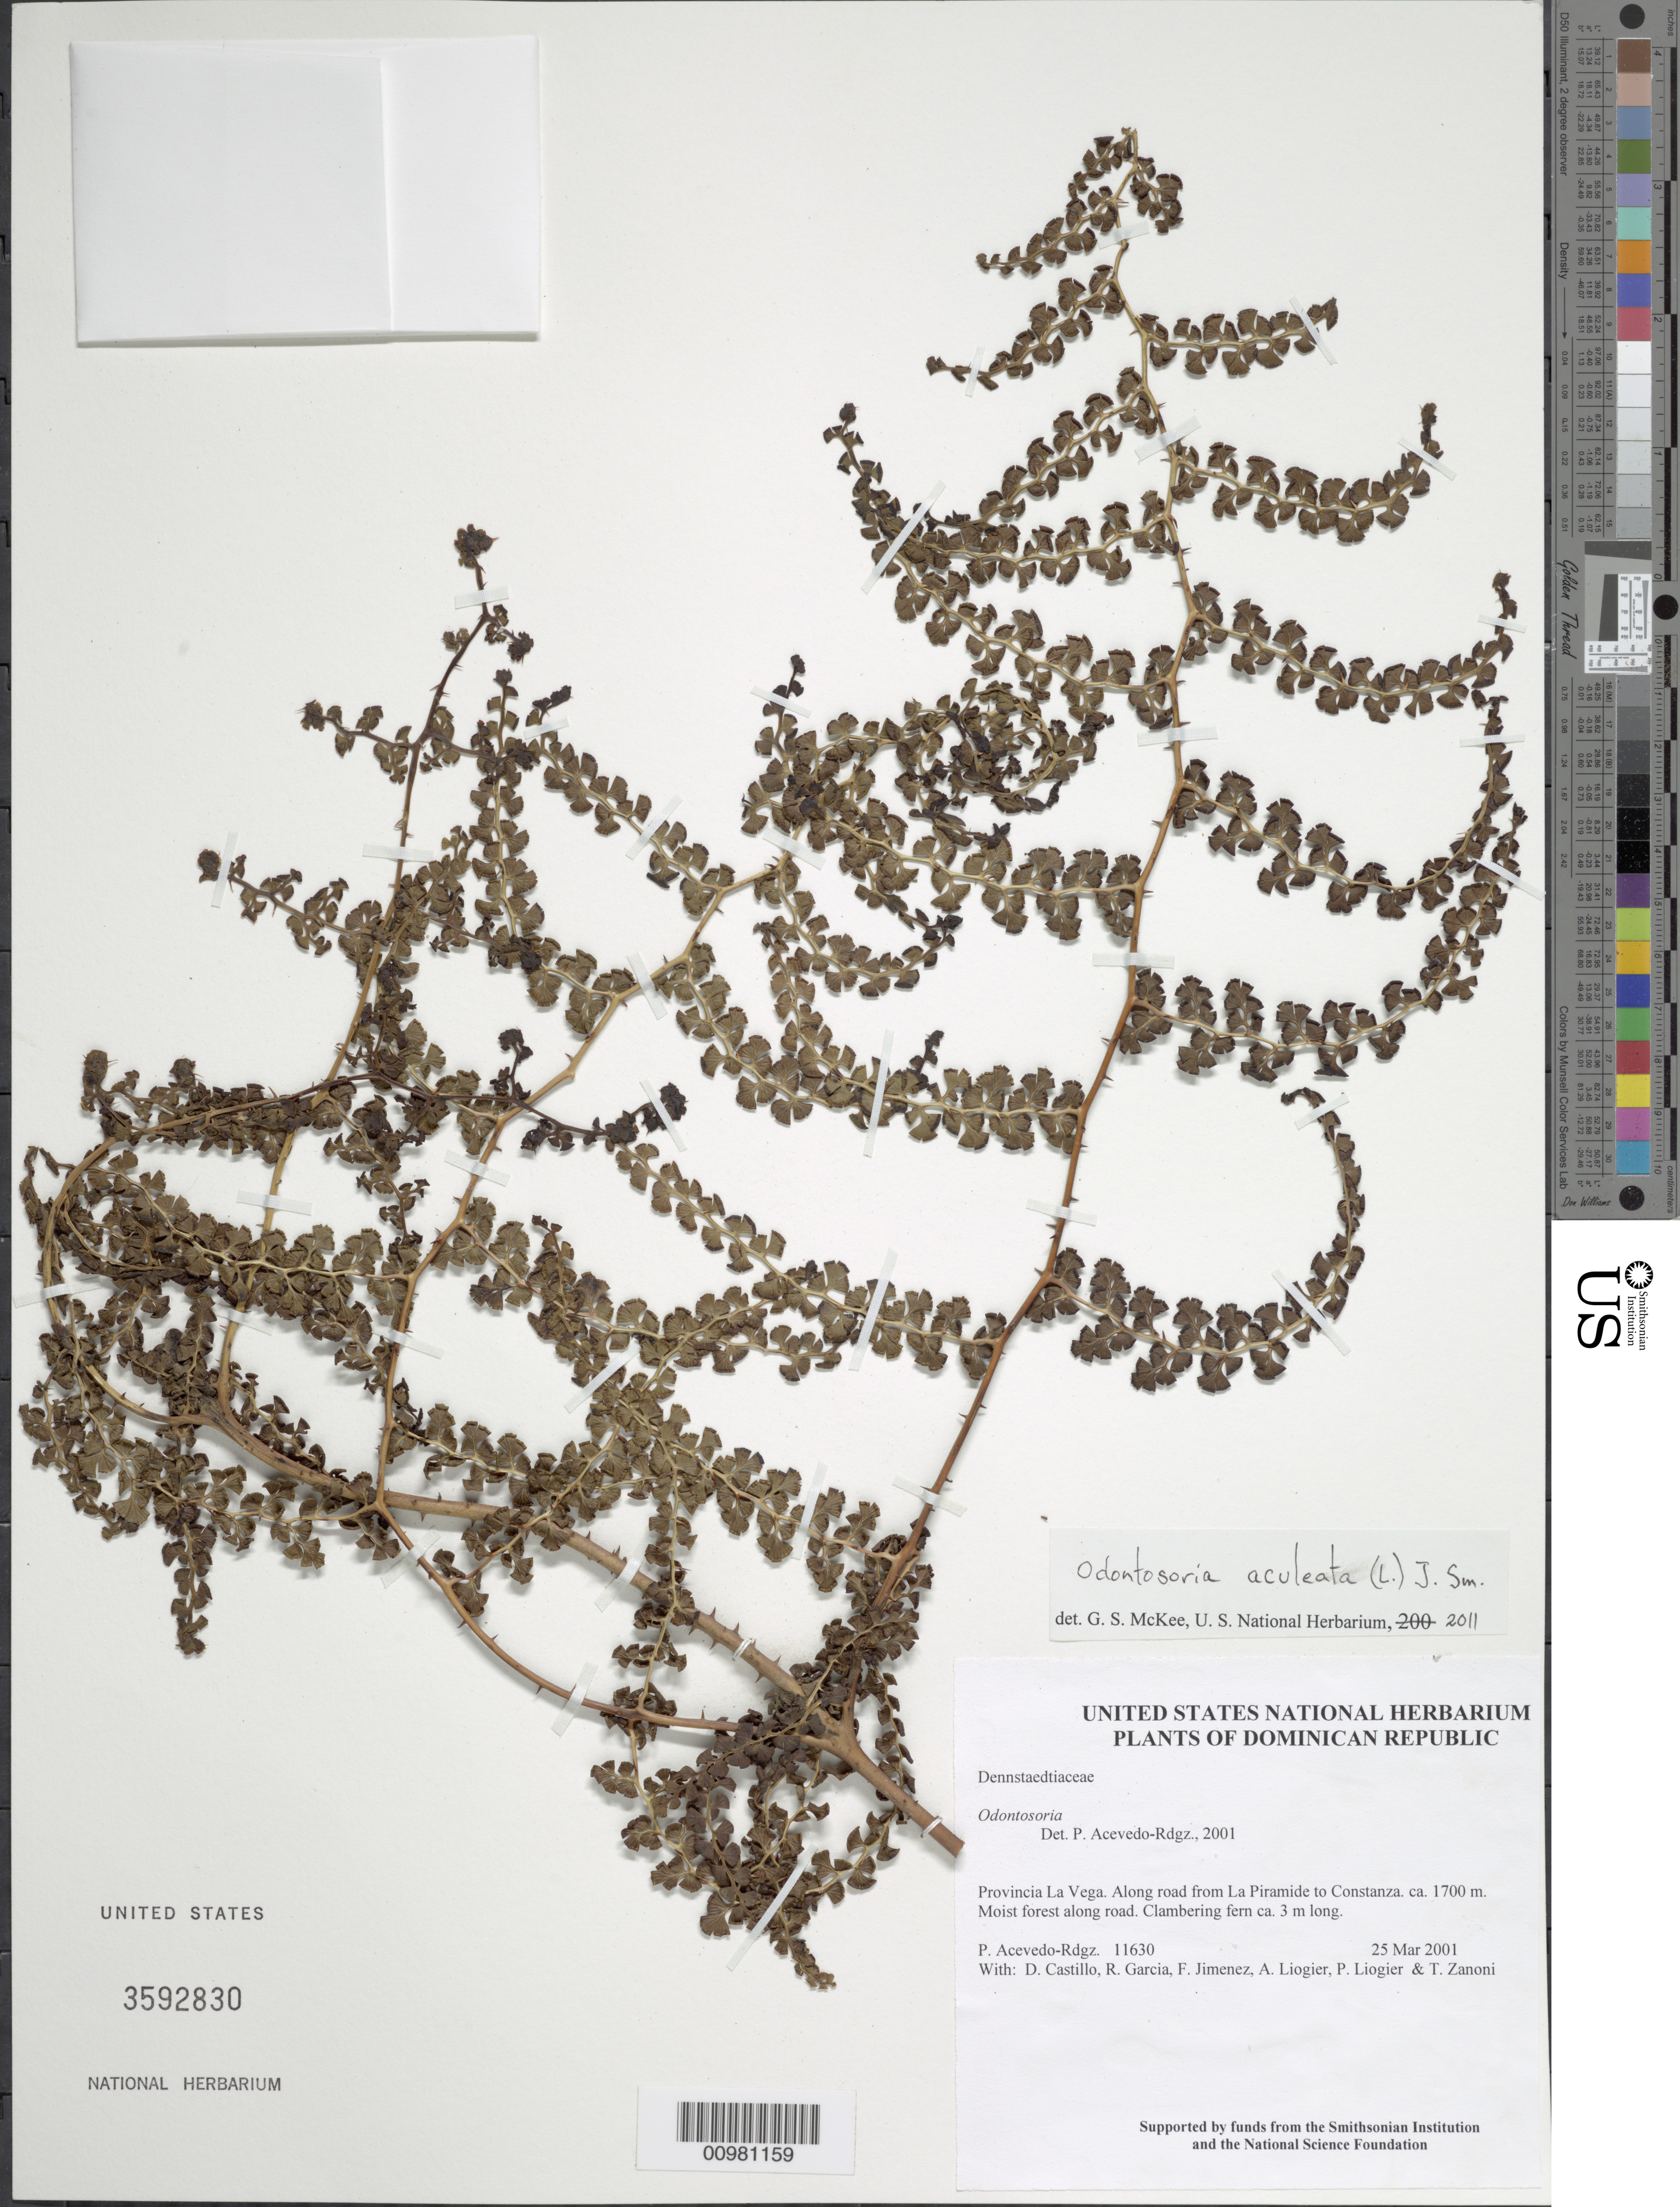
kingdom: Plantae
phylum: Tracheophyta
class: Polypodiopsida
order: Polypodiales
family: Lindsaeaceae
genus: Odontosoria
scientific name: Odontosoria aculeata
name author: (L.) J. Sm.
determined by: McKee, G. S., (US), NMNH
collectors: P. Acevedo-Rodr., D. Castillo, R. G. García, F. Jimenez, A. H. Liogier, M. P. Liogier & T. A. Zanoni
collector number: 11630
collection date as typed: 25 Mar 2001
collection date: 2001-03-25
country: Dominican Republic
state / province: La Vega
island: Hispaniola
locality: Provincia La Vega. Along road from La Piramide to Constanza.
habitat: Moist forest along road.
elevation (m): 1700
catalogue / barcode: US 3592830